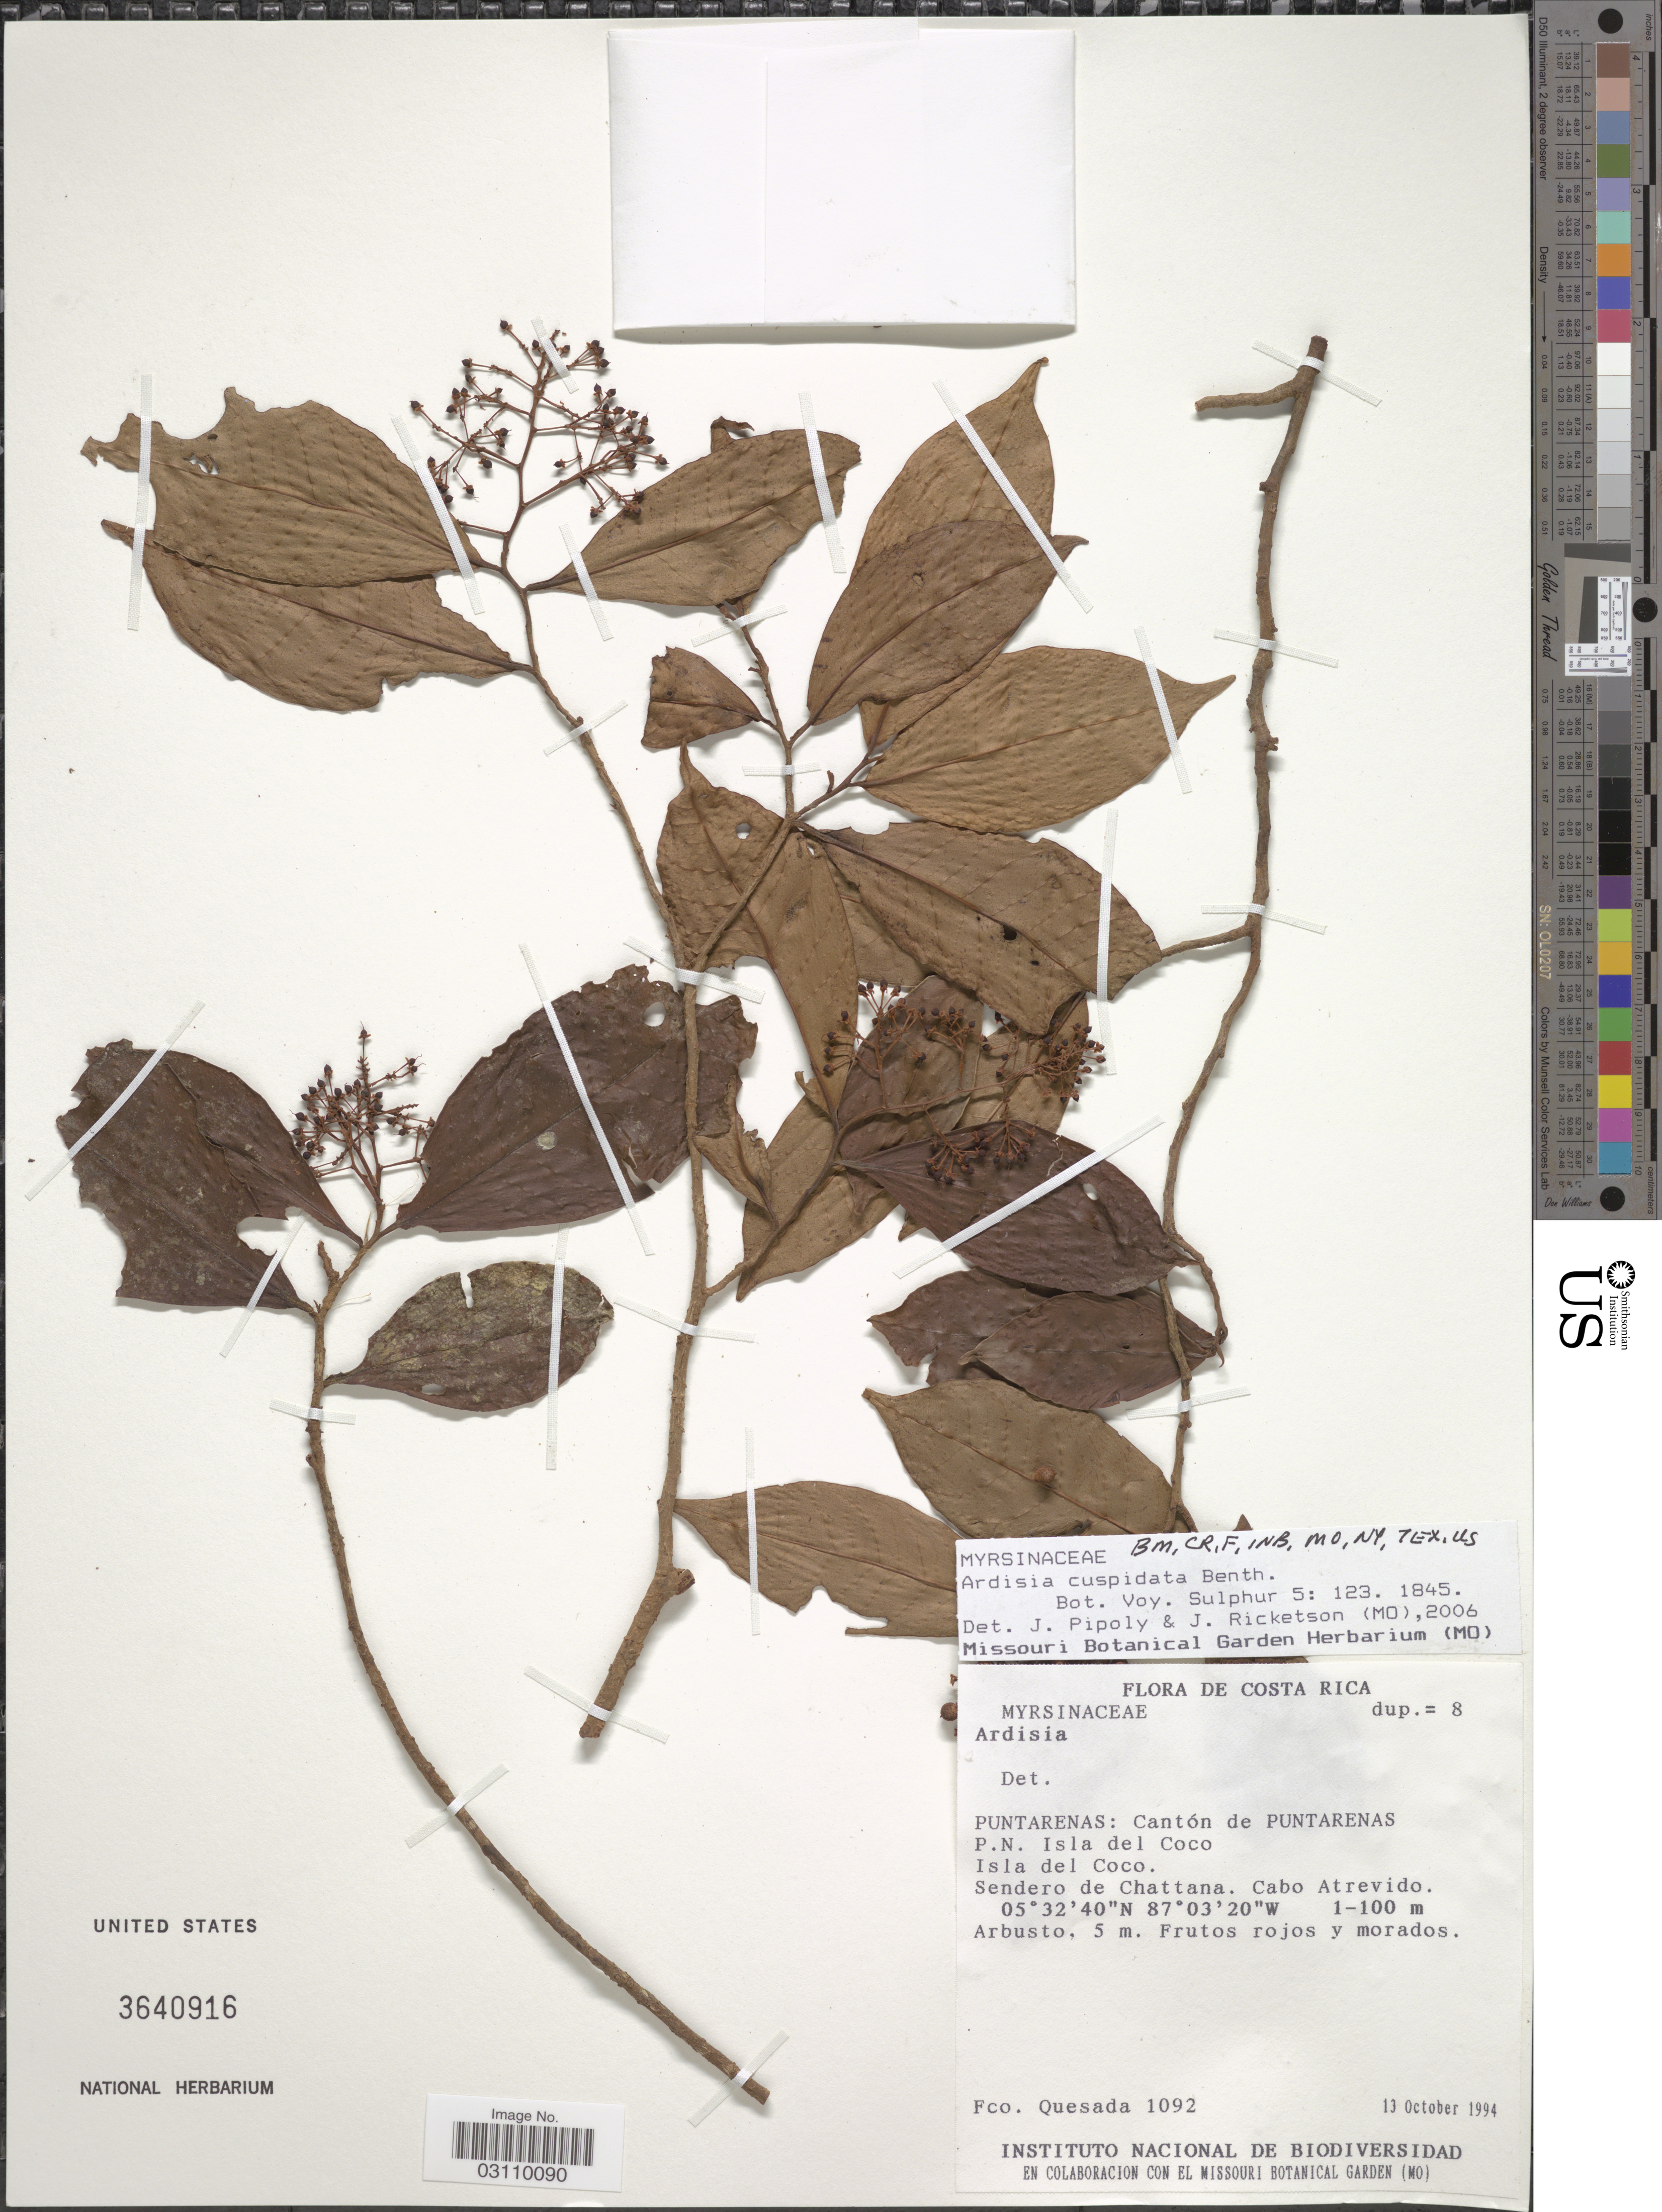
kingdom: Plantae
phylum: Tracheophyta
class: Magnoliopsida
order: Ericales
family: Primulaceae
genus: Ardisia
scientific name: Ardisia cuspidata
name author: Benth.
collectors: F. Quesada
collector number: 1092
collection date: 1994-10-13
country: Costa Rica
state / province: Puntarenas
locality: Cantón de Puntarenas P.N. Isla del Coco. Isla del Coco. Sendero de Chattana. Cabo Atrevido.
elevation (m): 1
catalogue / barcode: US 3640916